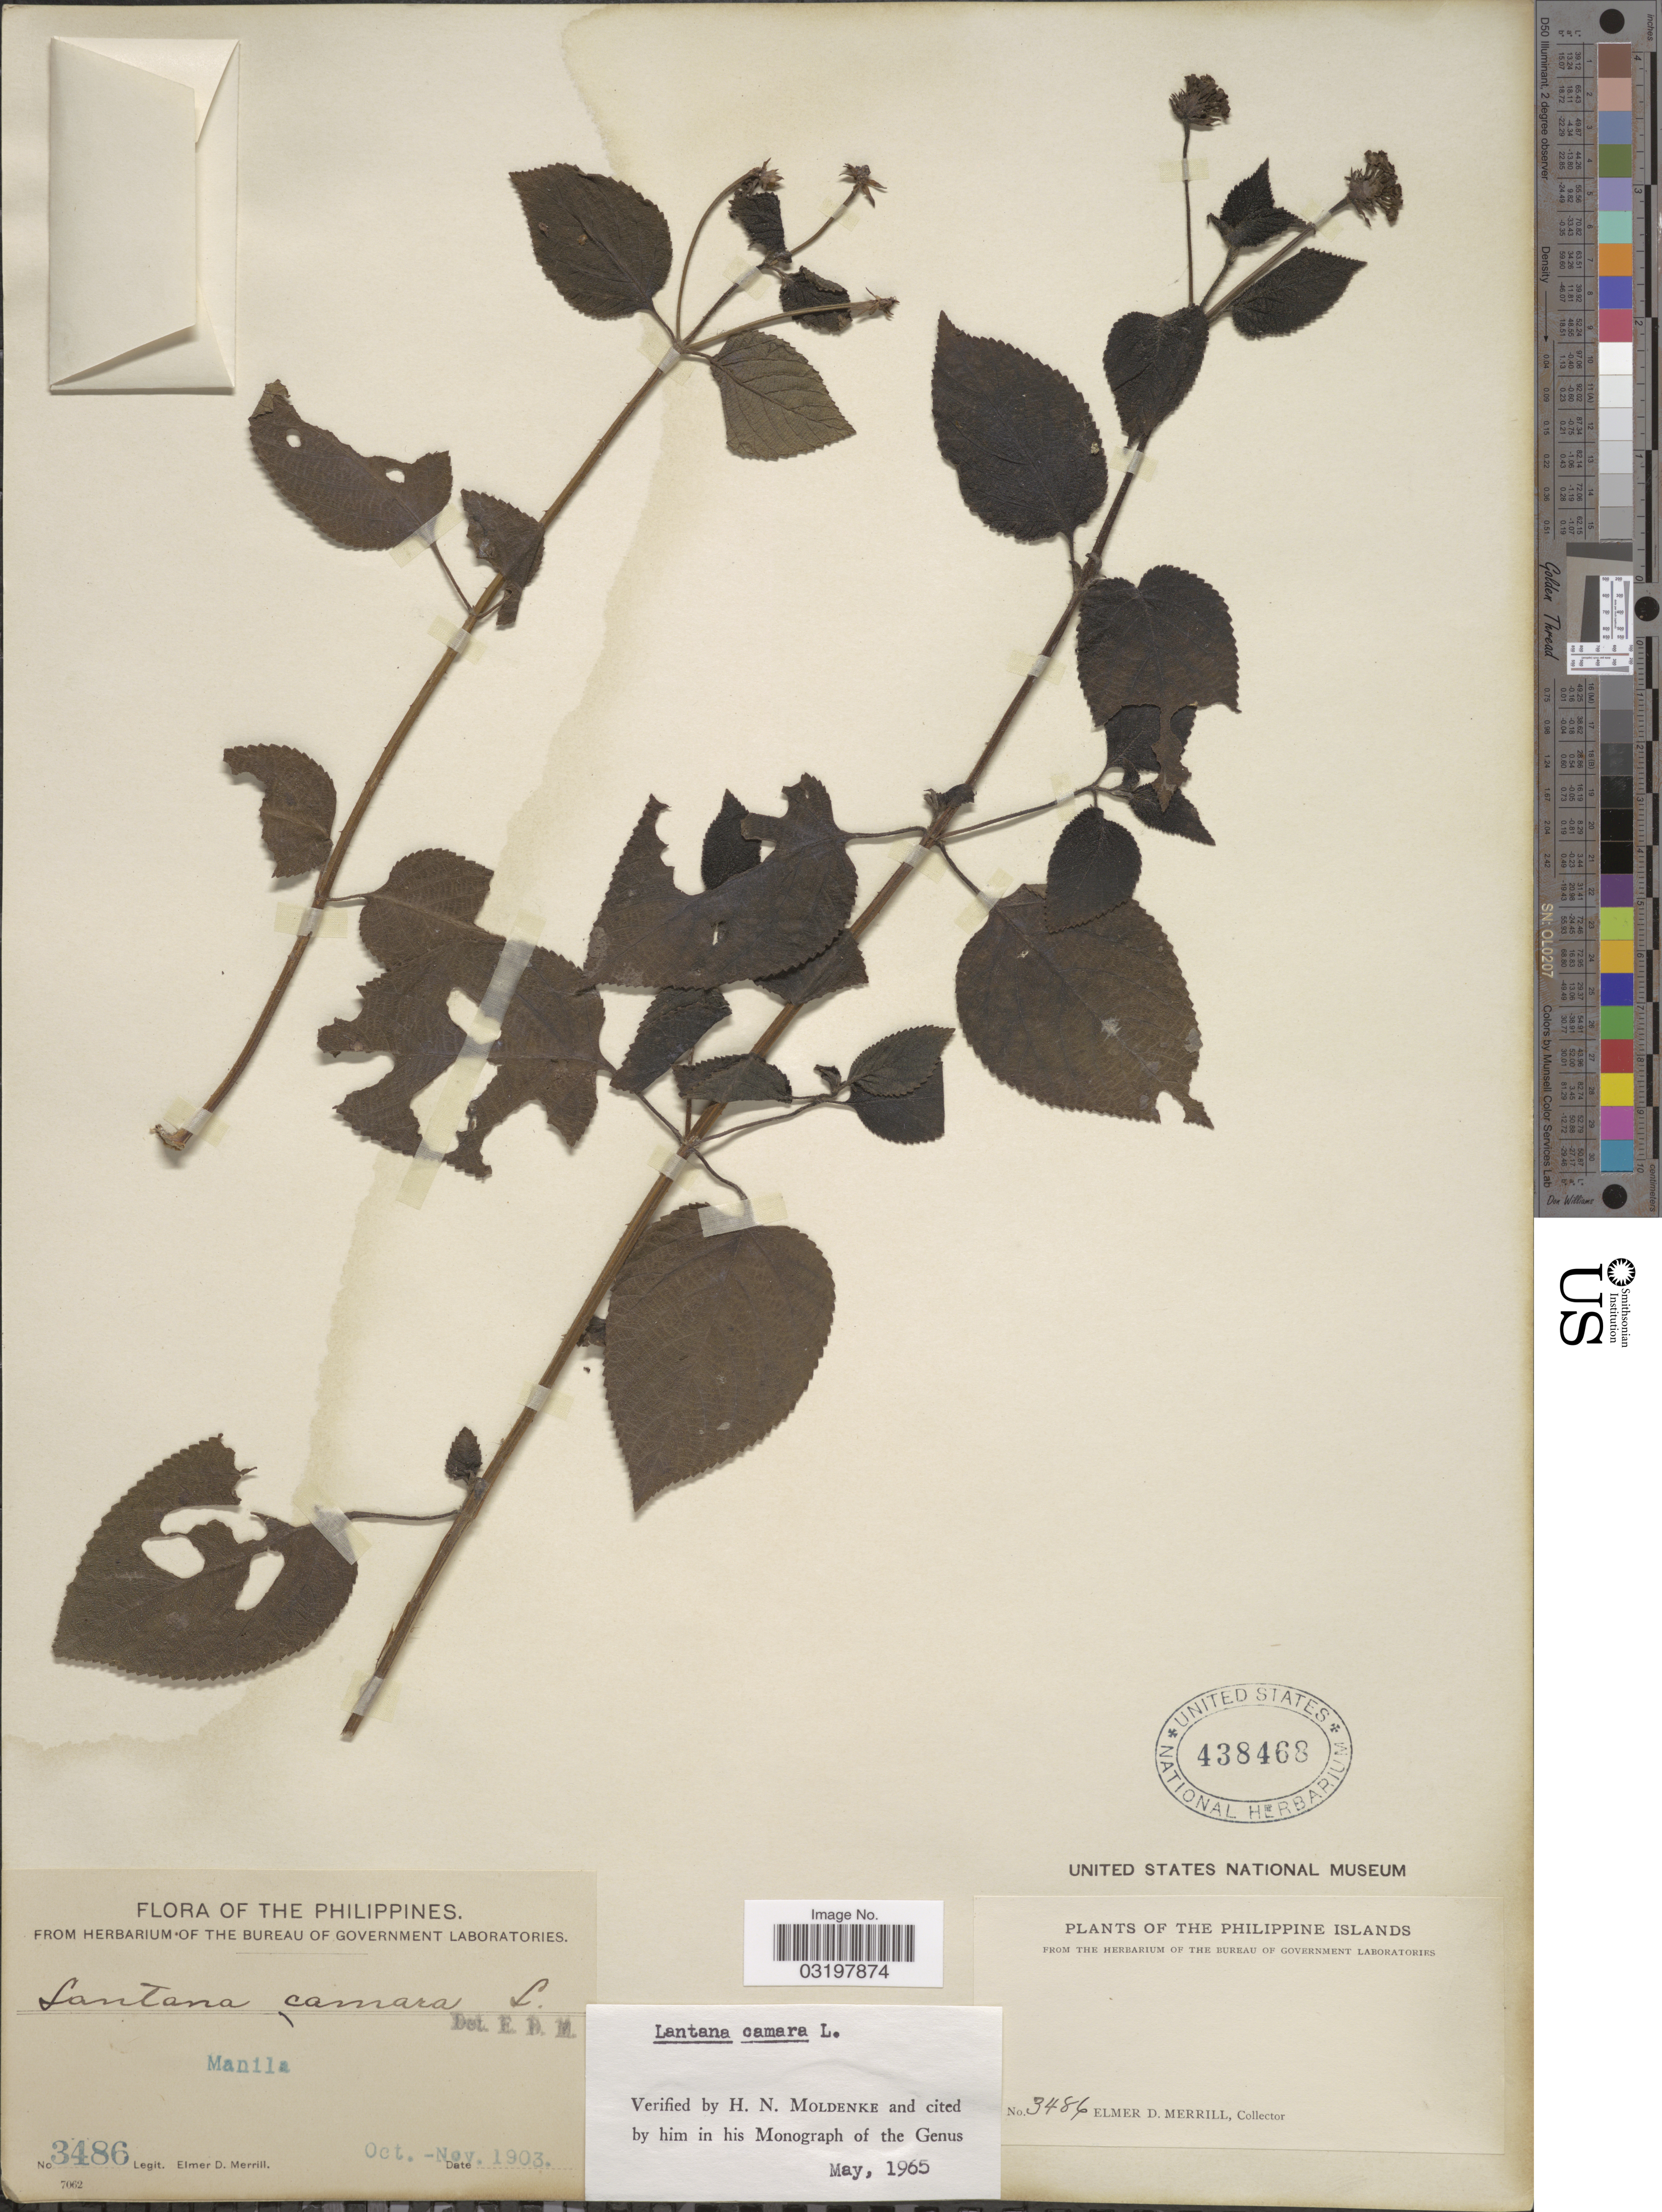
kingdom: Plantae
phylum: Tracheophyta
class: Magnoliopsida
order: Lamiales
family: Verbenaceae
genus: Lantana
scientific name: Lantana camara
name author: L.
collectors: E. D. Merrill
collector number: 3486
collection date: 1903-10/1903-11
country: Philippines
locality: Manila. Philippine Islands.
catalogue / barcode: US 438468